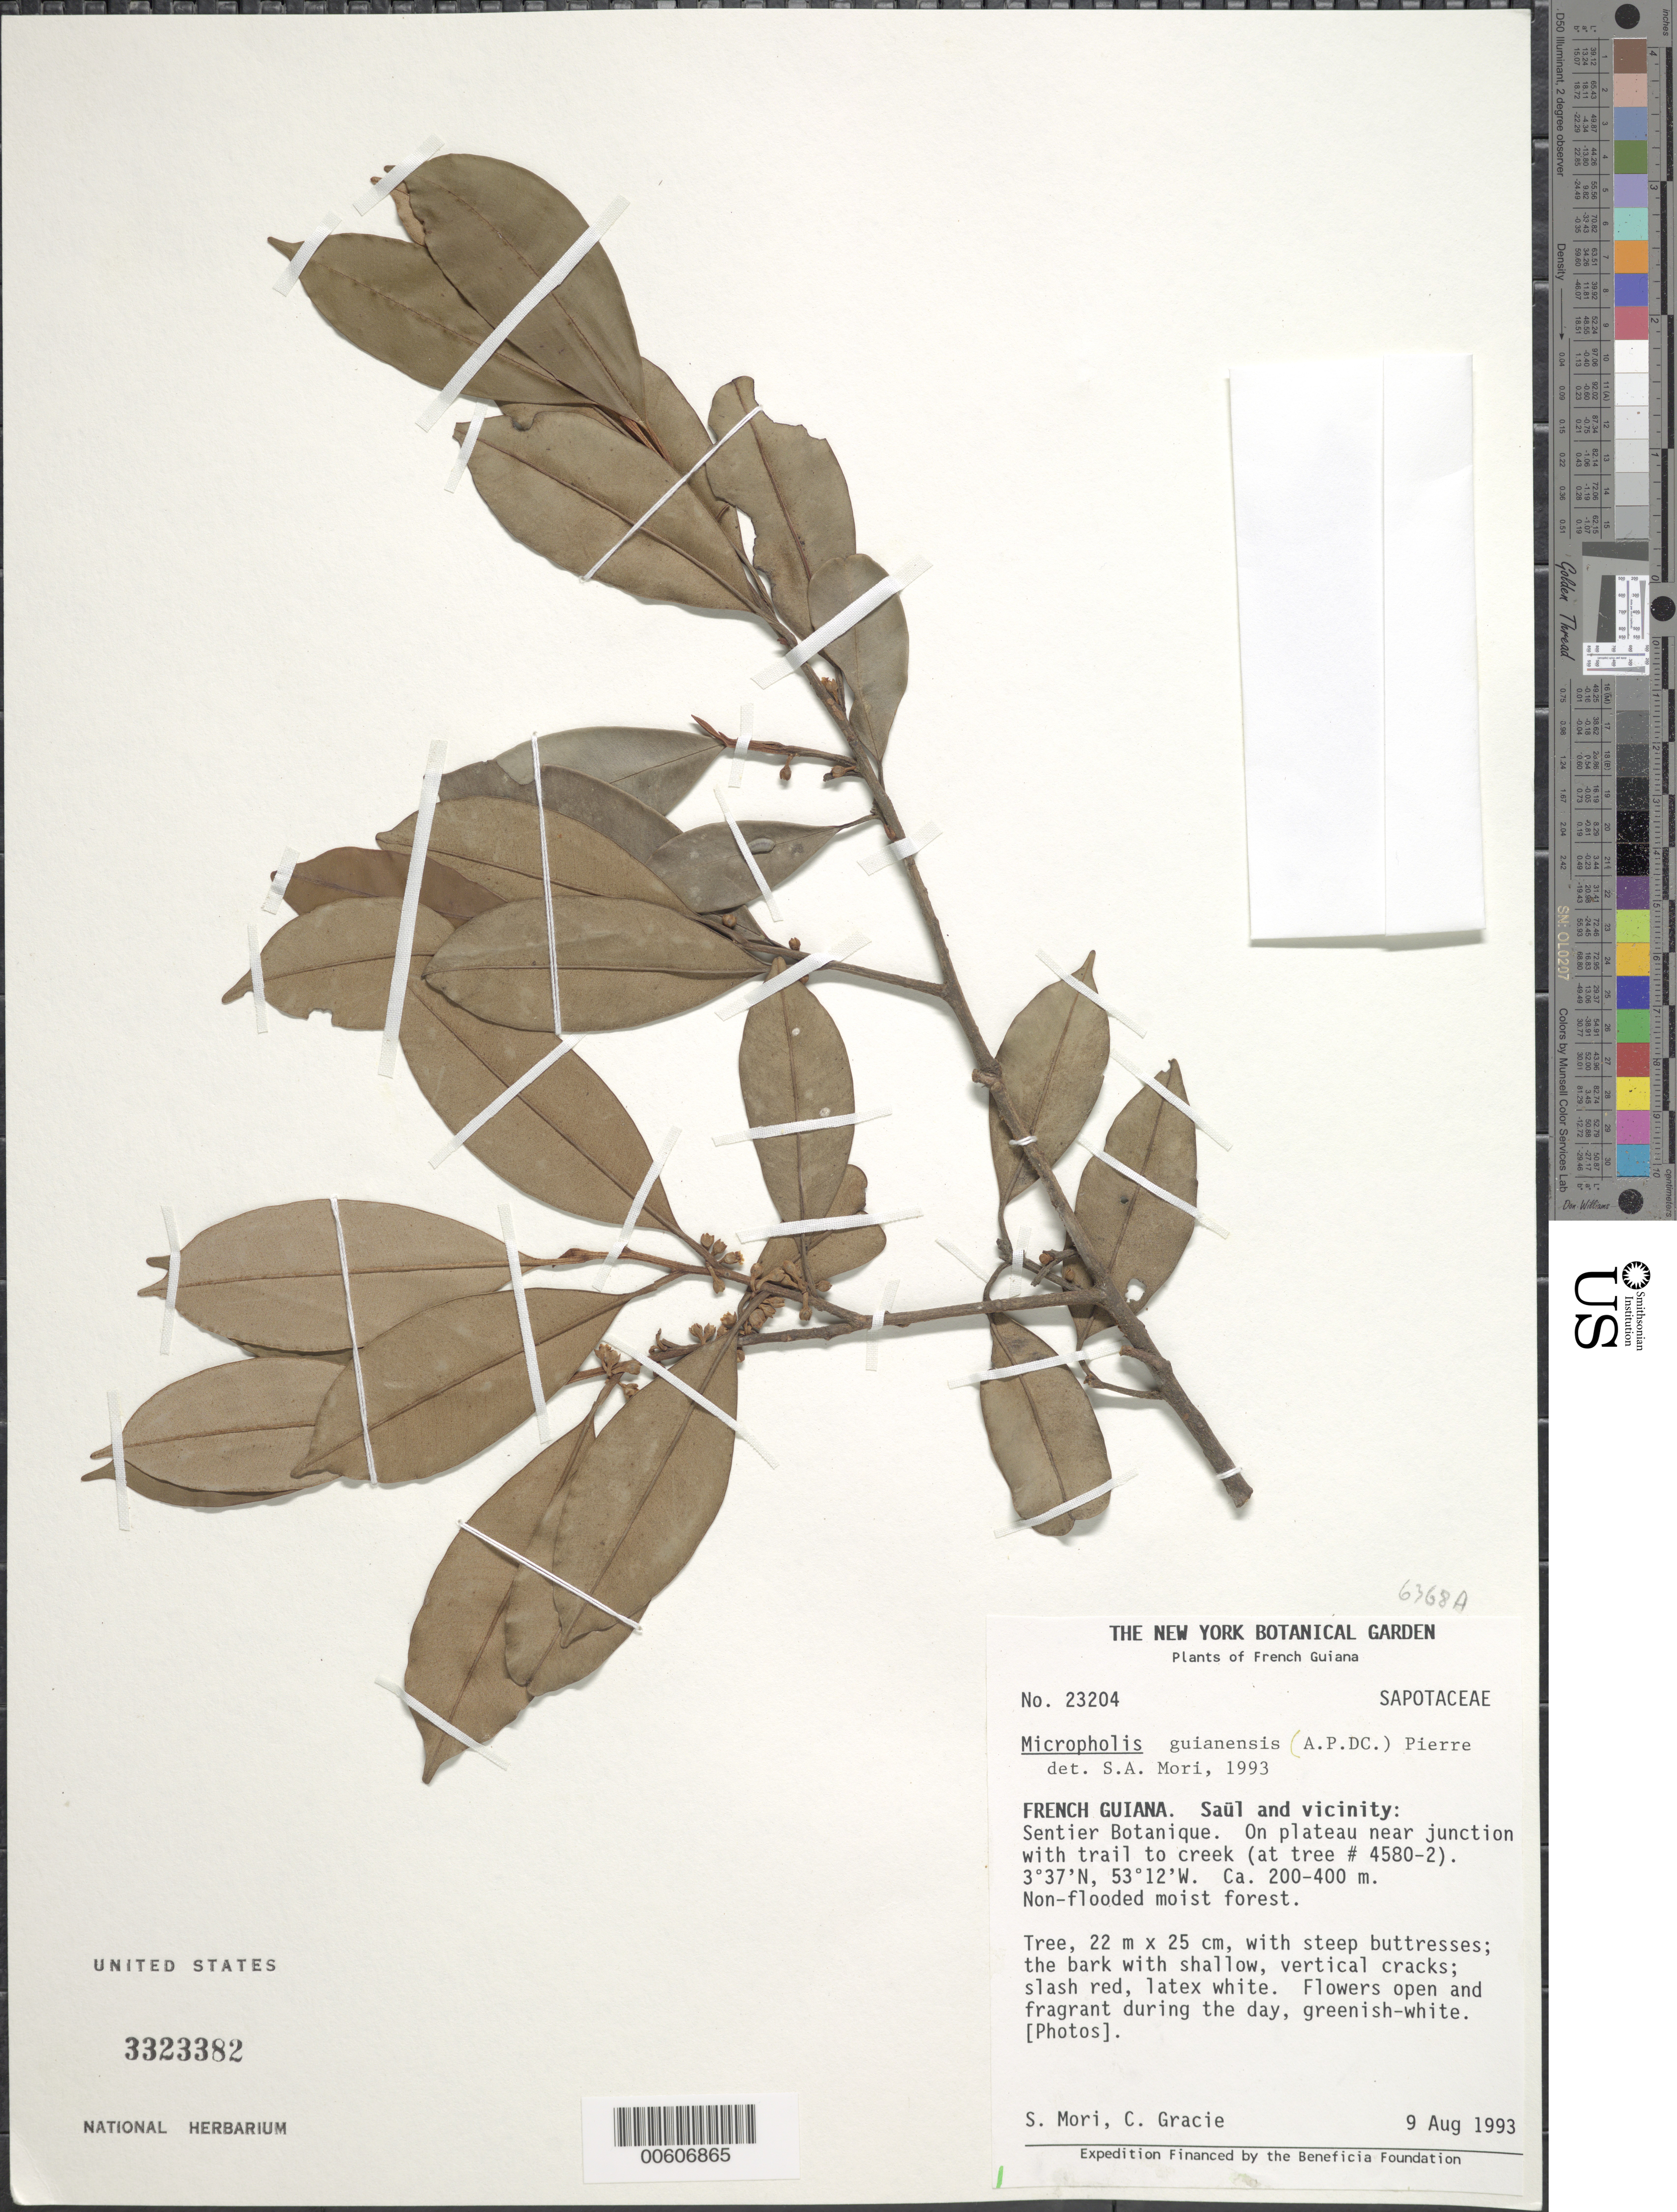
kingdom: Plantae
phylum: Tracheophyta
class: Magnoliopsida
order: Ericales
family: Sapotaceae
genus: Micropholis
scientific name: Micropholis guyanensis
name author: (A. DC.) Pierre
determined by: Mori, Scott A.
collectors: S. Mori, C. A. Gracie, H. van der Werff, A. Litt & S. George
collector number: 23204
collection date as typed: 9-Aug-93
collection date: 1993-08-09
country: French Guiana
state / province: Saint-Laurent-du-Maroni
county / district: Saül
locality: Saül and vic., Sentier Botanique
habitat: Non-flooded moist forest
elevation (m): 200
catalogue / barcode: US 3323382